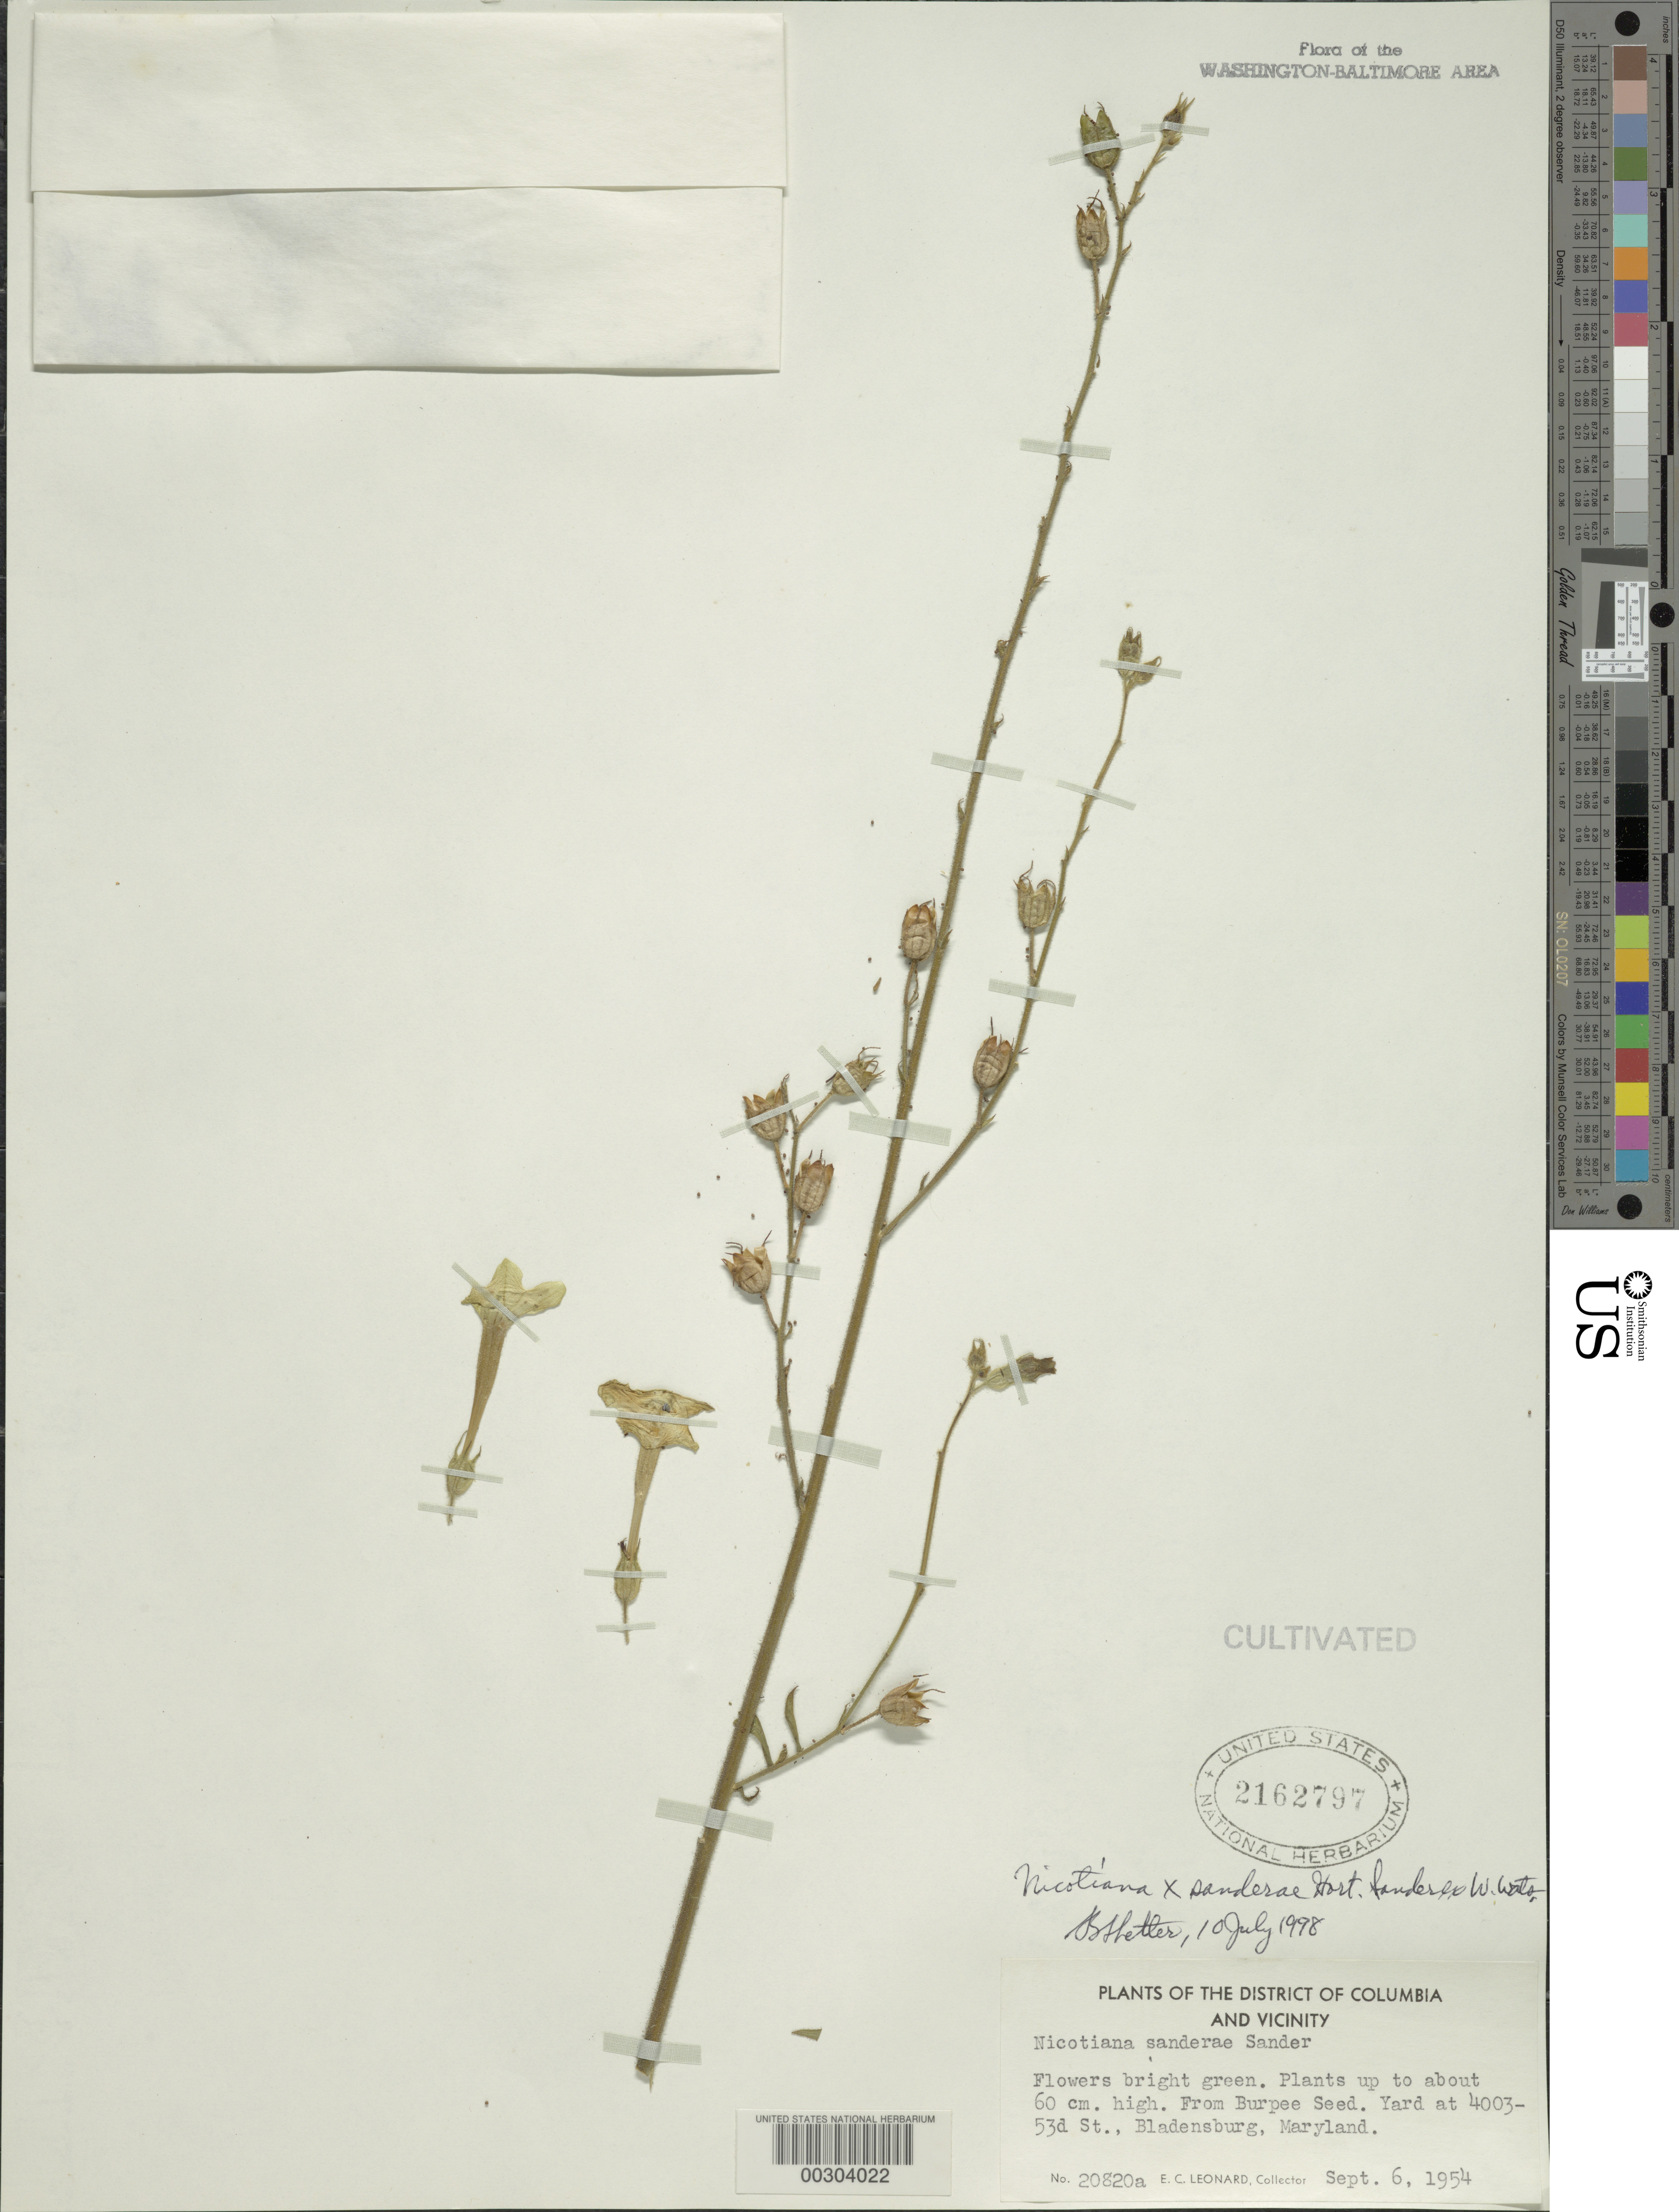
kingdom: Plantae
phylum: Tracheophyta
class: Magnoliopsida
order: Solanales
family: Solanaceae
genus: Nicotiana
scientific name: Nicotiana x sanderae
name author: W. Watson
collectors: E. C. Leonard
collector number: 20820A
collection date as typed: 06 Sep 1954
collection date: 1954-09-06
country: United States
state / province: Maryland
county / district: Prince George's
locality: Bladensburg, 4003 53 St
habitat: Yard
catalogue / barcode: US 2162797